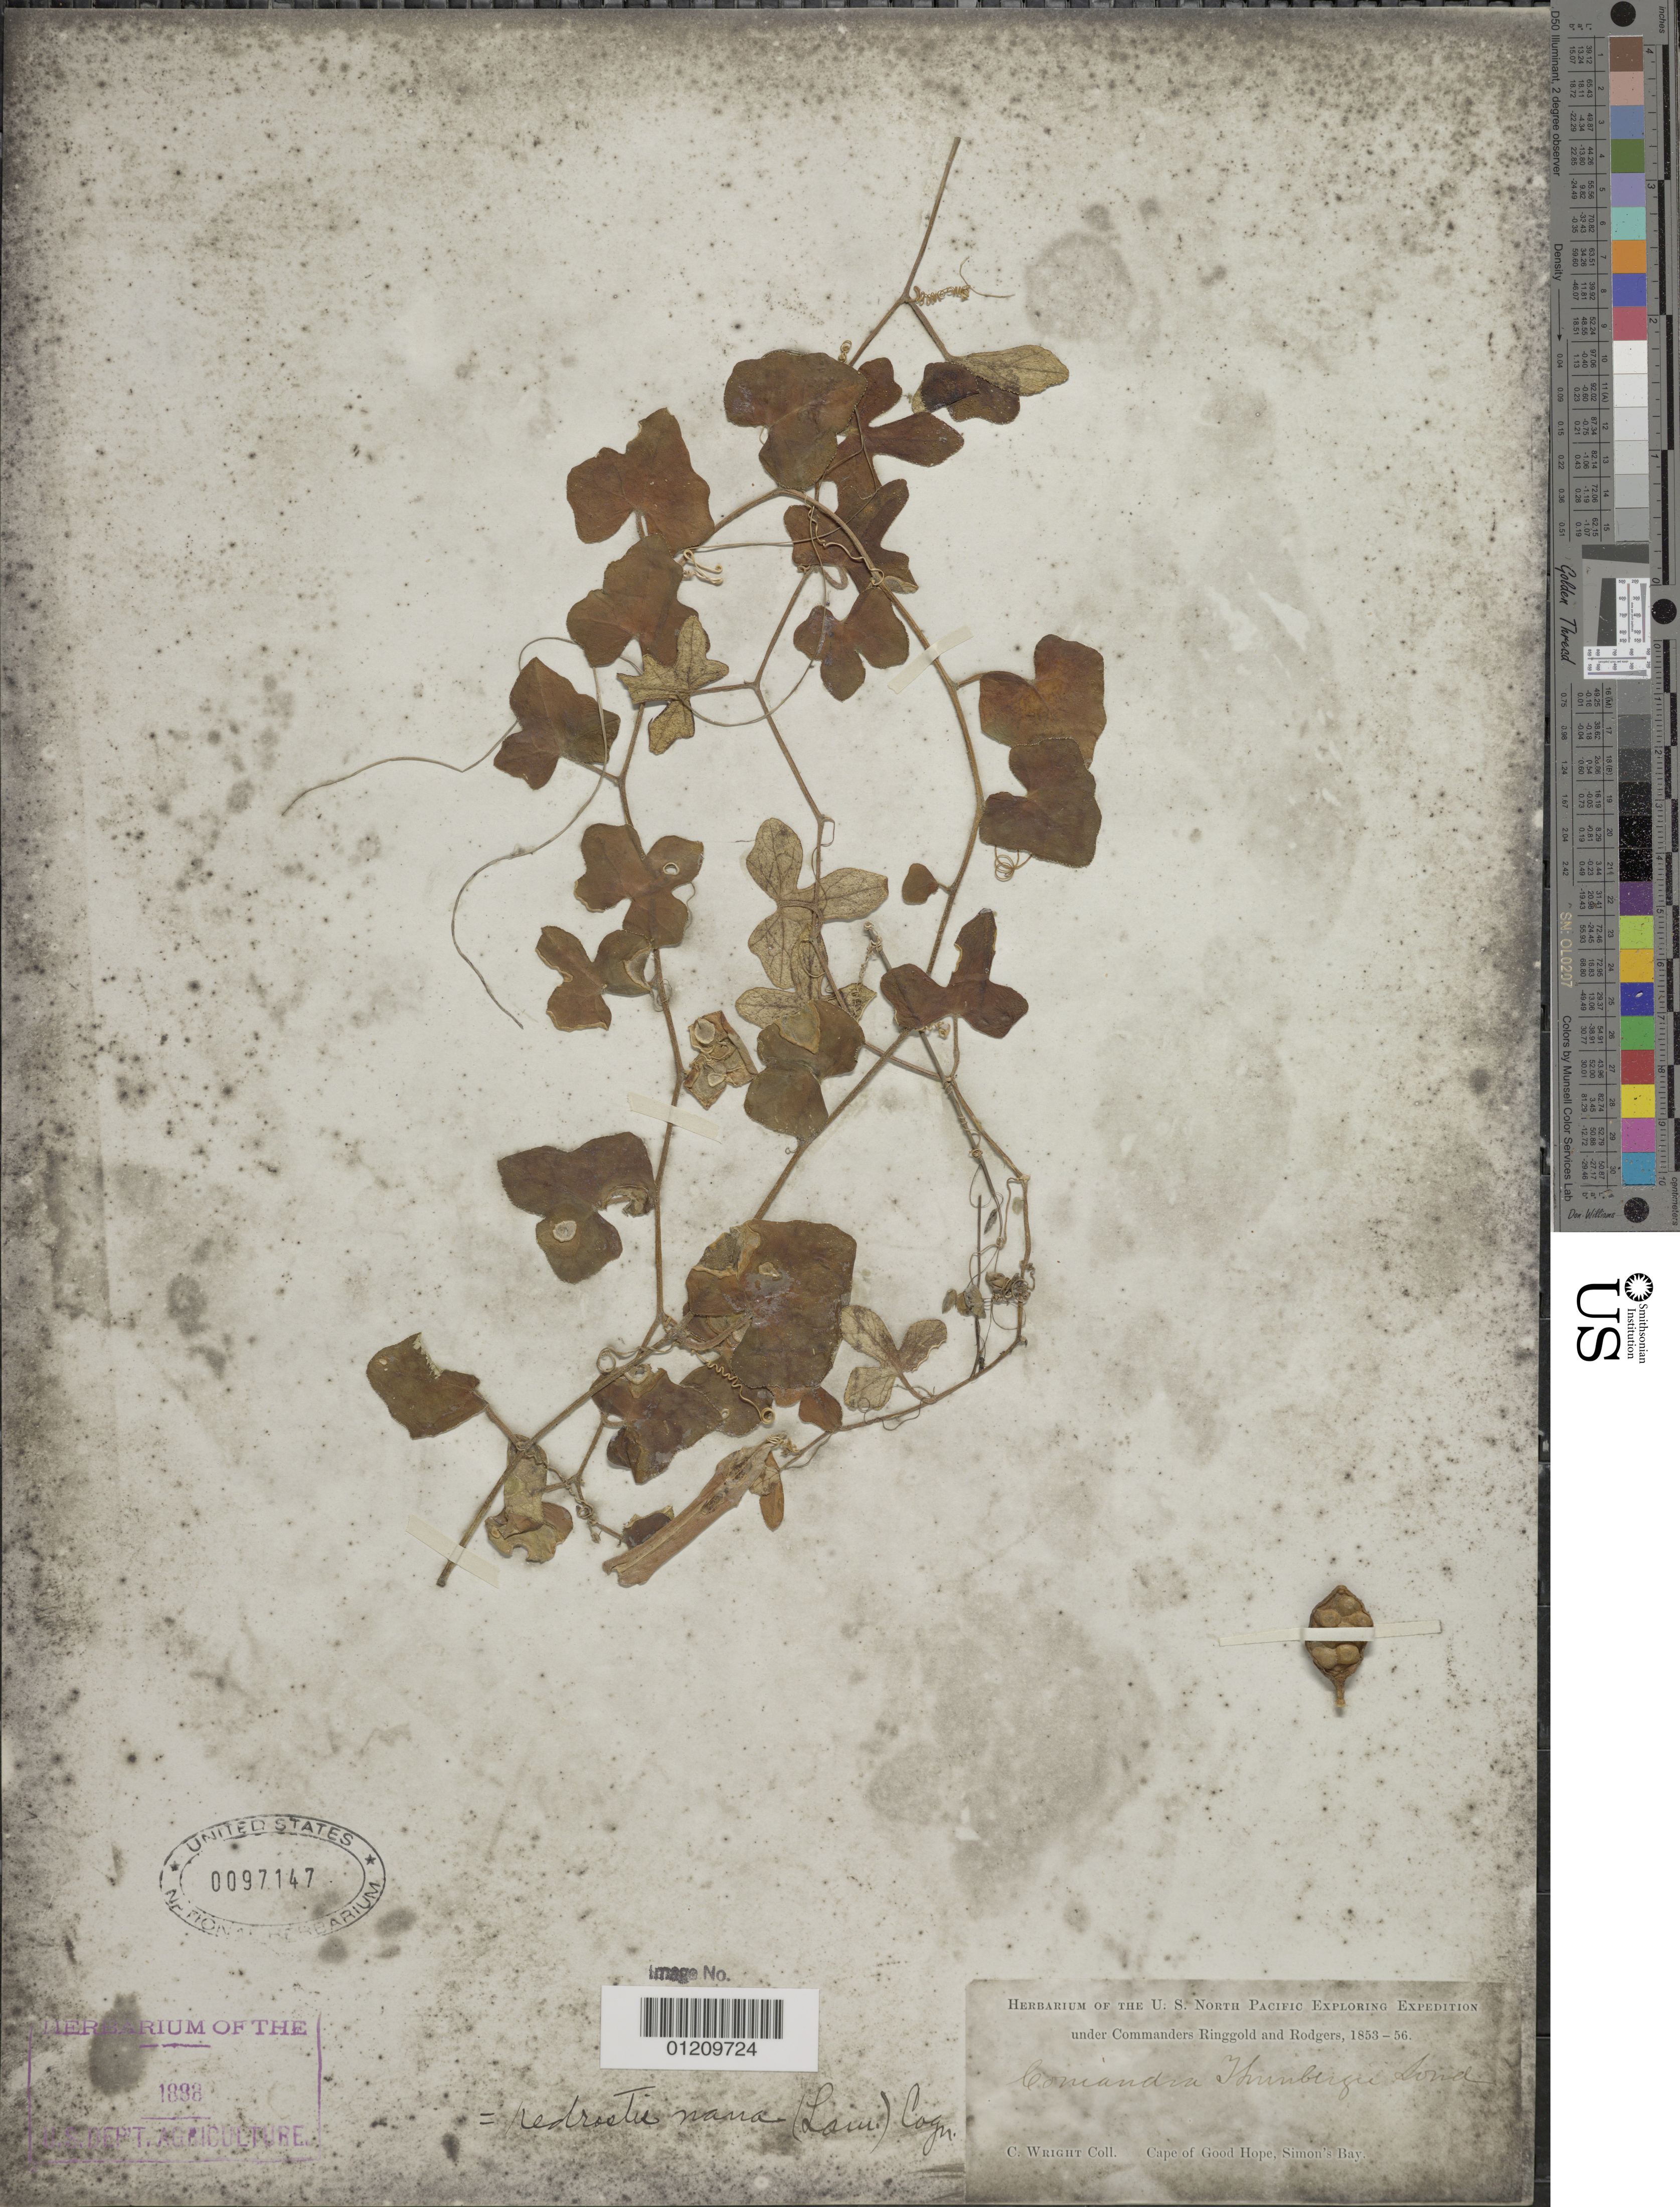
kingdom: Plantae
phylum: Tracheophyta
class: Magnoliopsida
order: Cucurbitales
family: Cucurbitaceae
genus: Kedrostis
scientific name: Kedrostis nana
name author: Cogn.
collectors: C. Wright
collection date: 1853/1856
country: South Africa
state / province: Western Cape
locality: Cape of Good Hope, Simon's Bay.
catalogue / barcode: US 97147